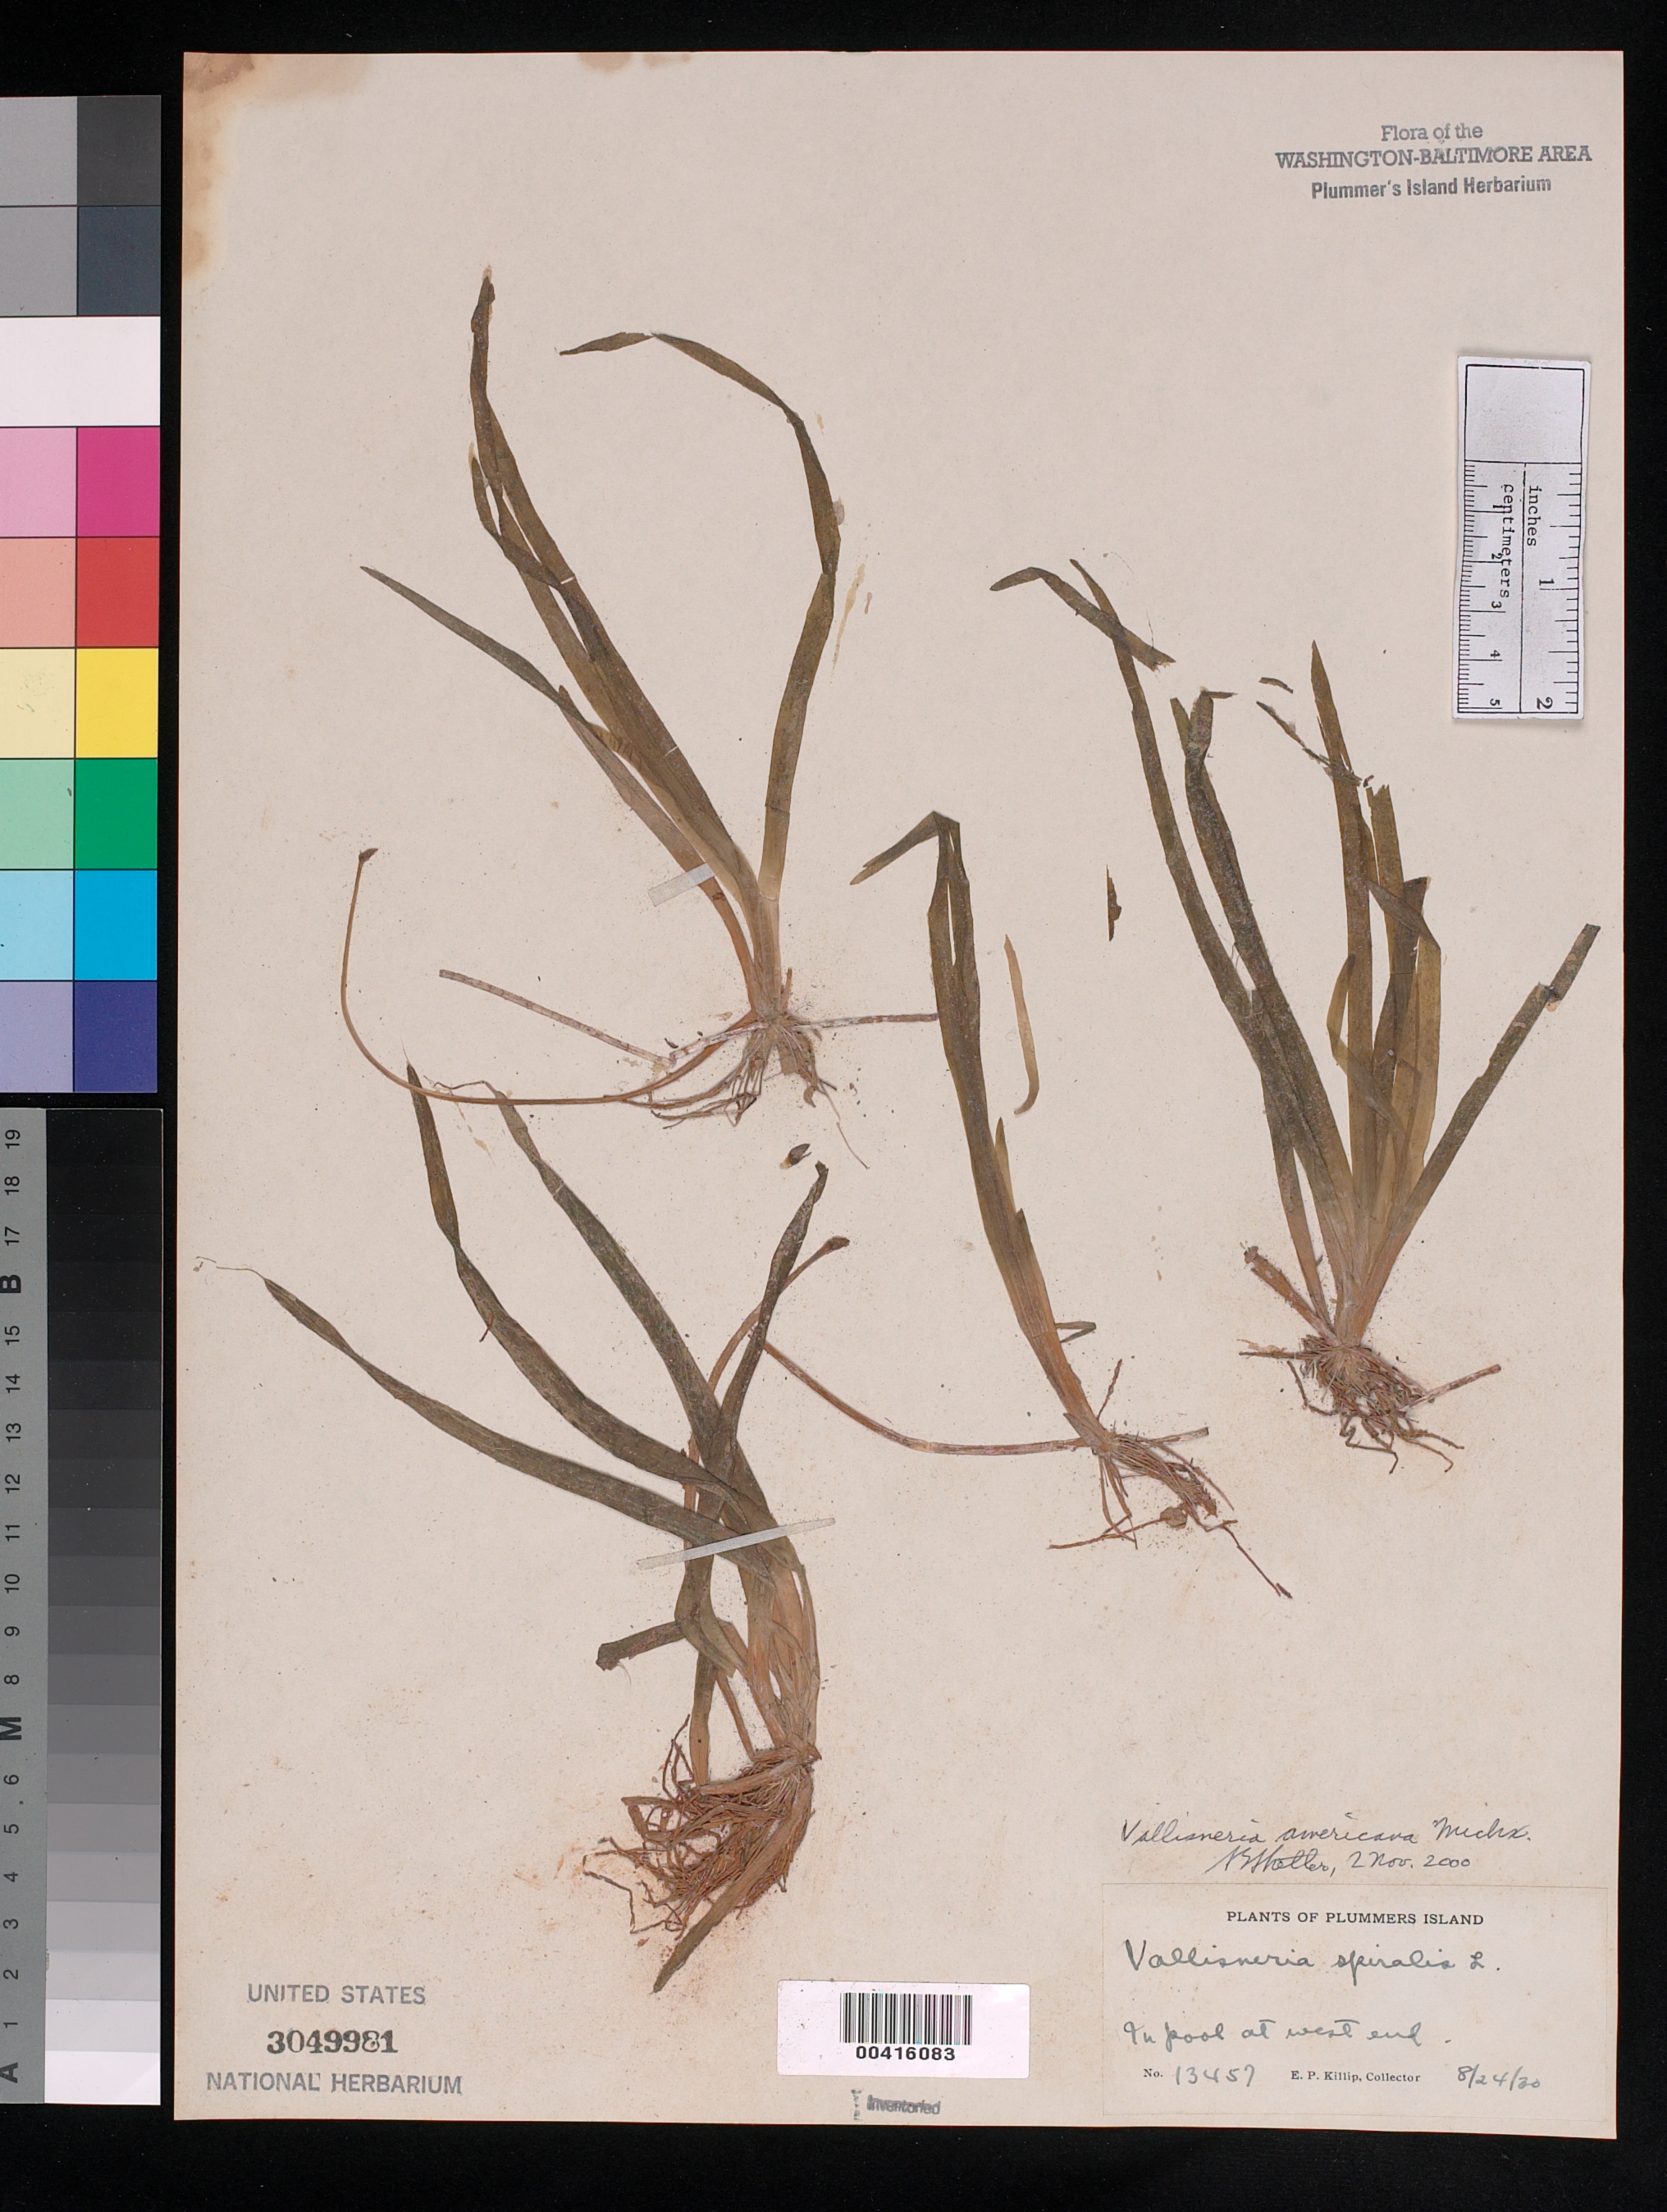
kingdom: Plantae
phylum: Tracheophyta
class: Liliopsida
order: Alismatales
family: Hydrocharitaceae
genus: Vallisneria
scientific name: Vallisneria americana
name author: Michx.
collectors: E. P. Killip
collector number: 13457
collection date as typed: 24 Aug 1930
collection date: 1930-08-24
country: United States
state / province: Maryland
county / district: Montgomery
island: Plummers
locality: Plummer's Island; in pool at west end C. & O. Canal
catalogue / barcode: US 3049981